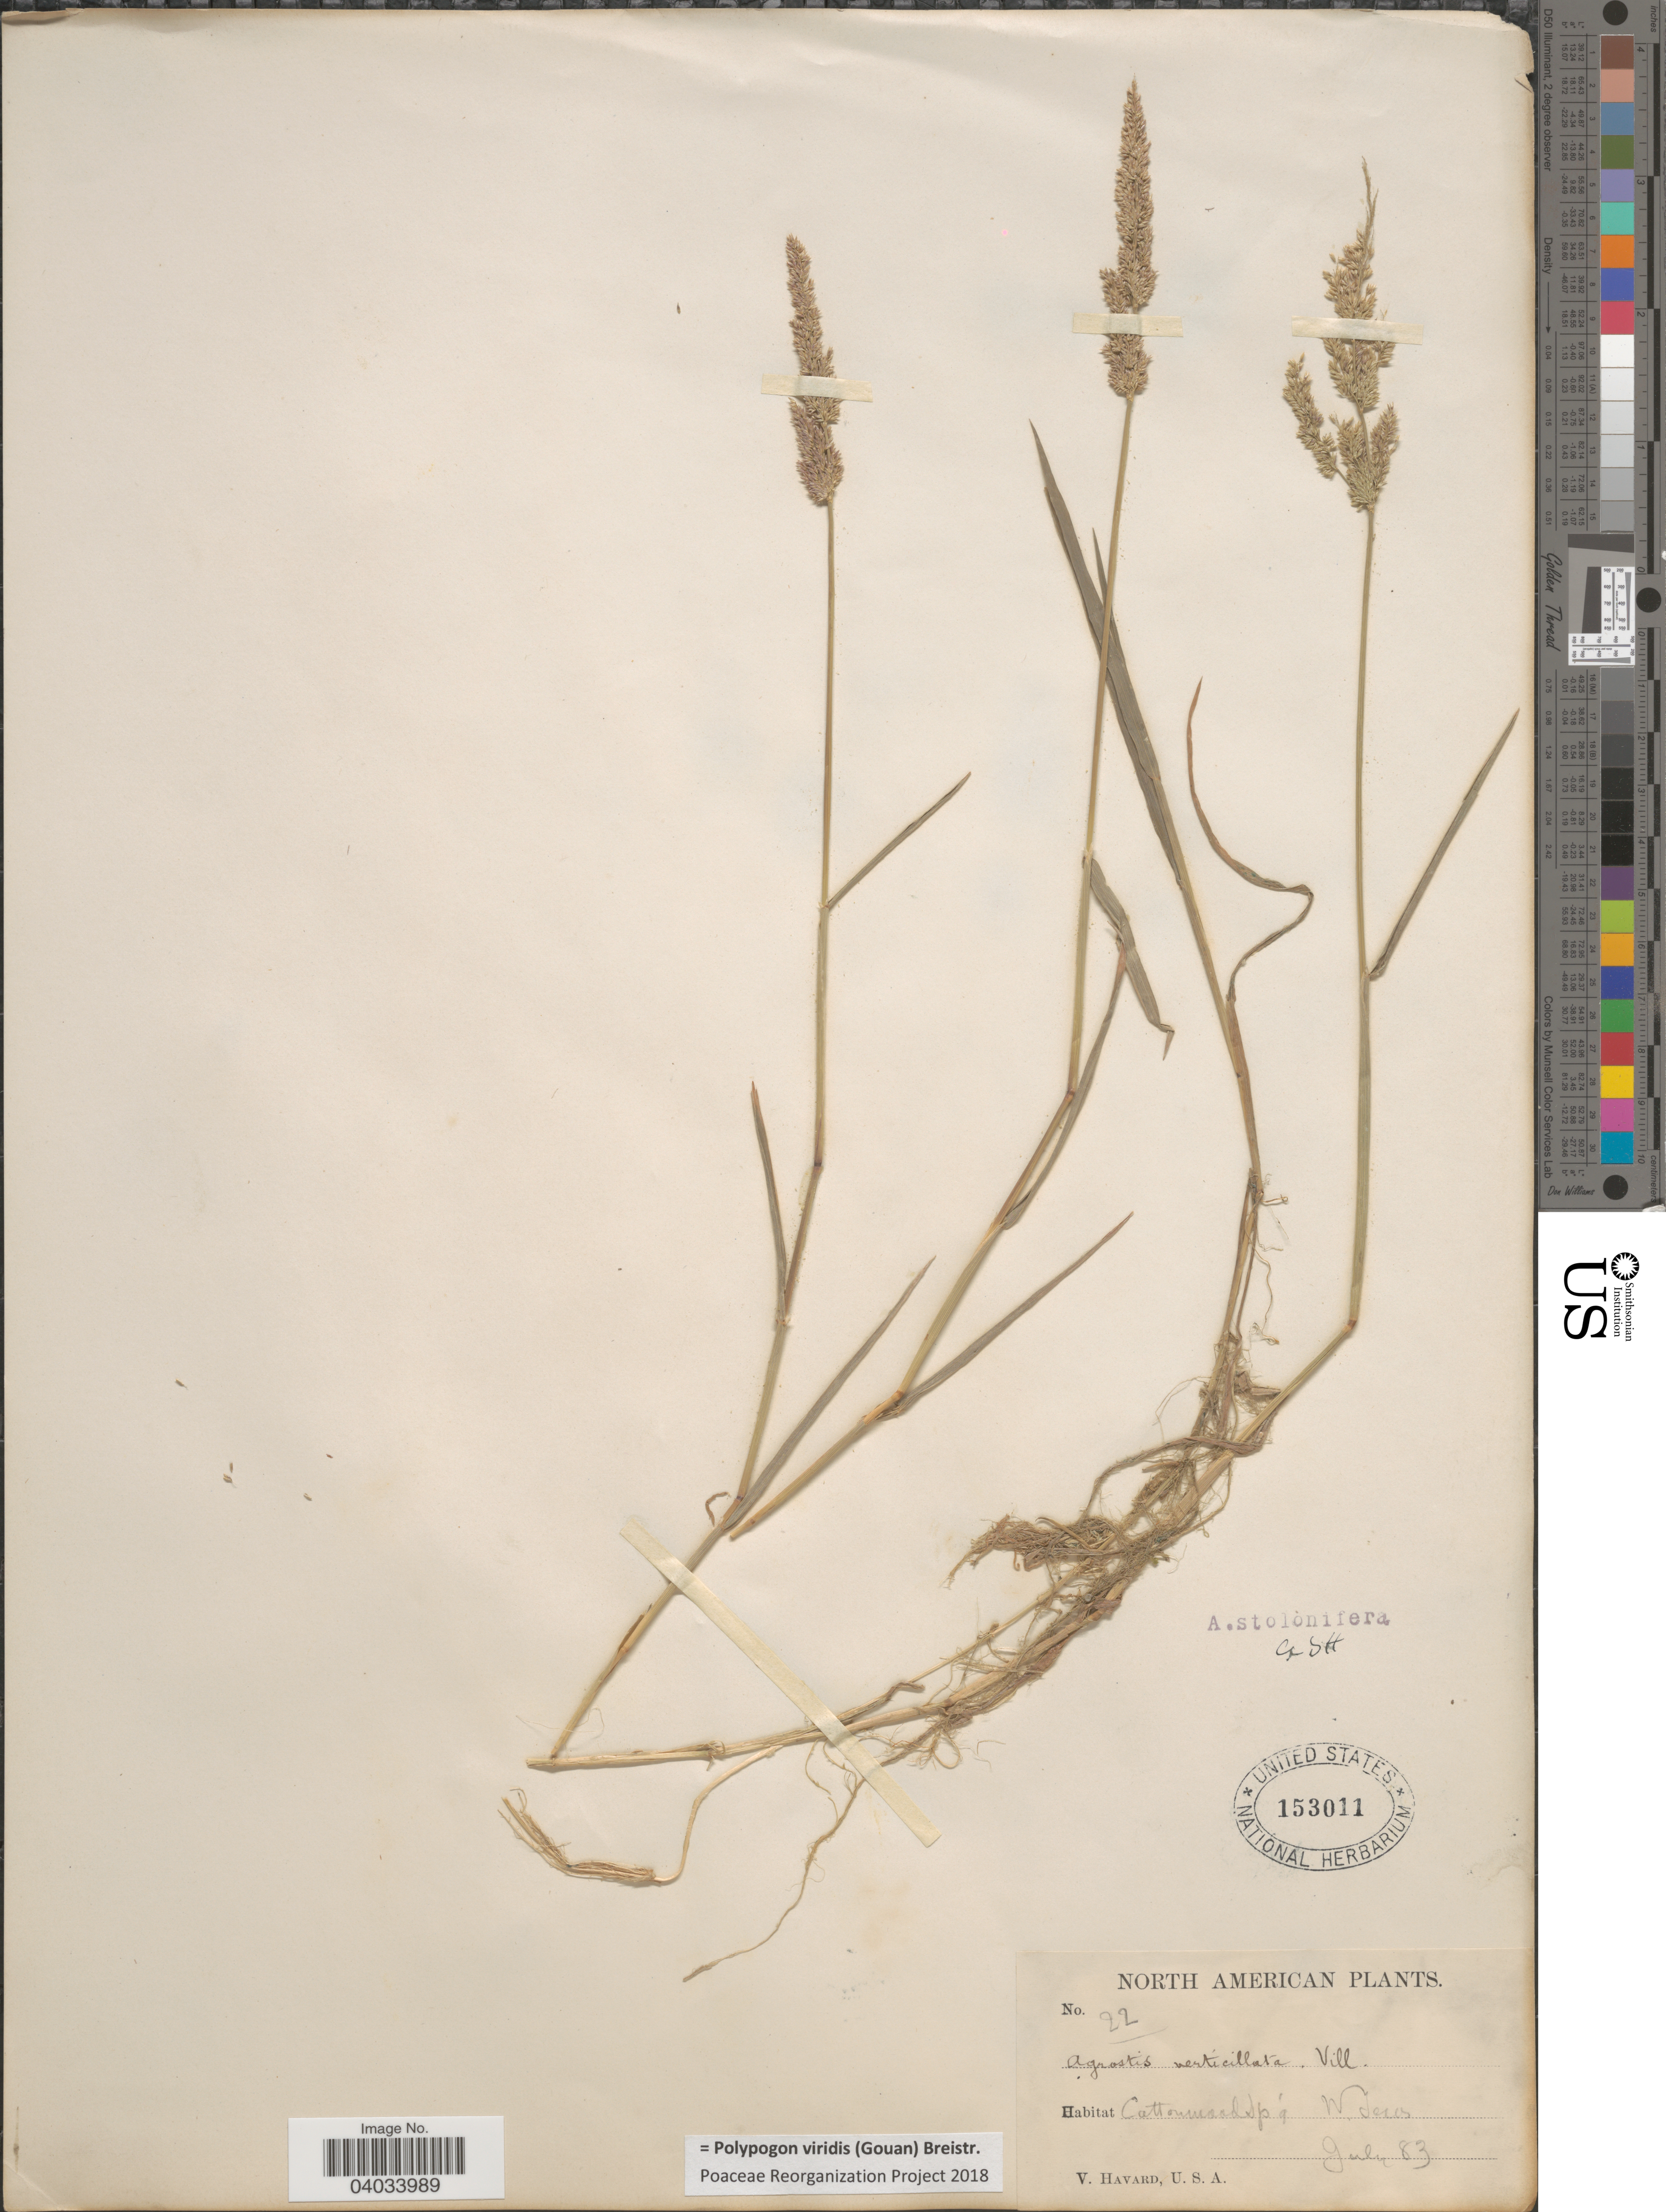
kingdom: Plantae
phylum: Tracheophyta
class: Liliopsida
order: Poales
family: Poaceae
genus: Polypogon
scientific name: Polypogon viridis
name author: (Gouan) Breistroffer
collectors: V. Havard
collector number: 22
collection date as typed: Transcribed d/m/y: /7/83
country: United States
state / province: Texas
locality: Cottonwood Sp'g W. Texas.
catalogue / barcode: US 153011